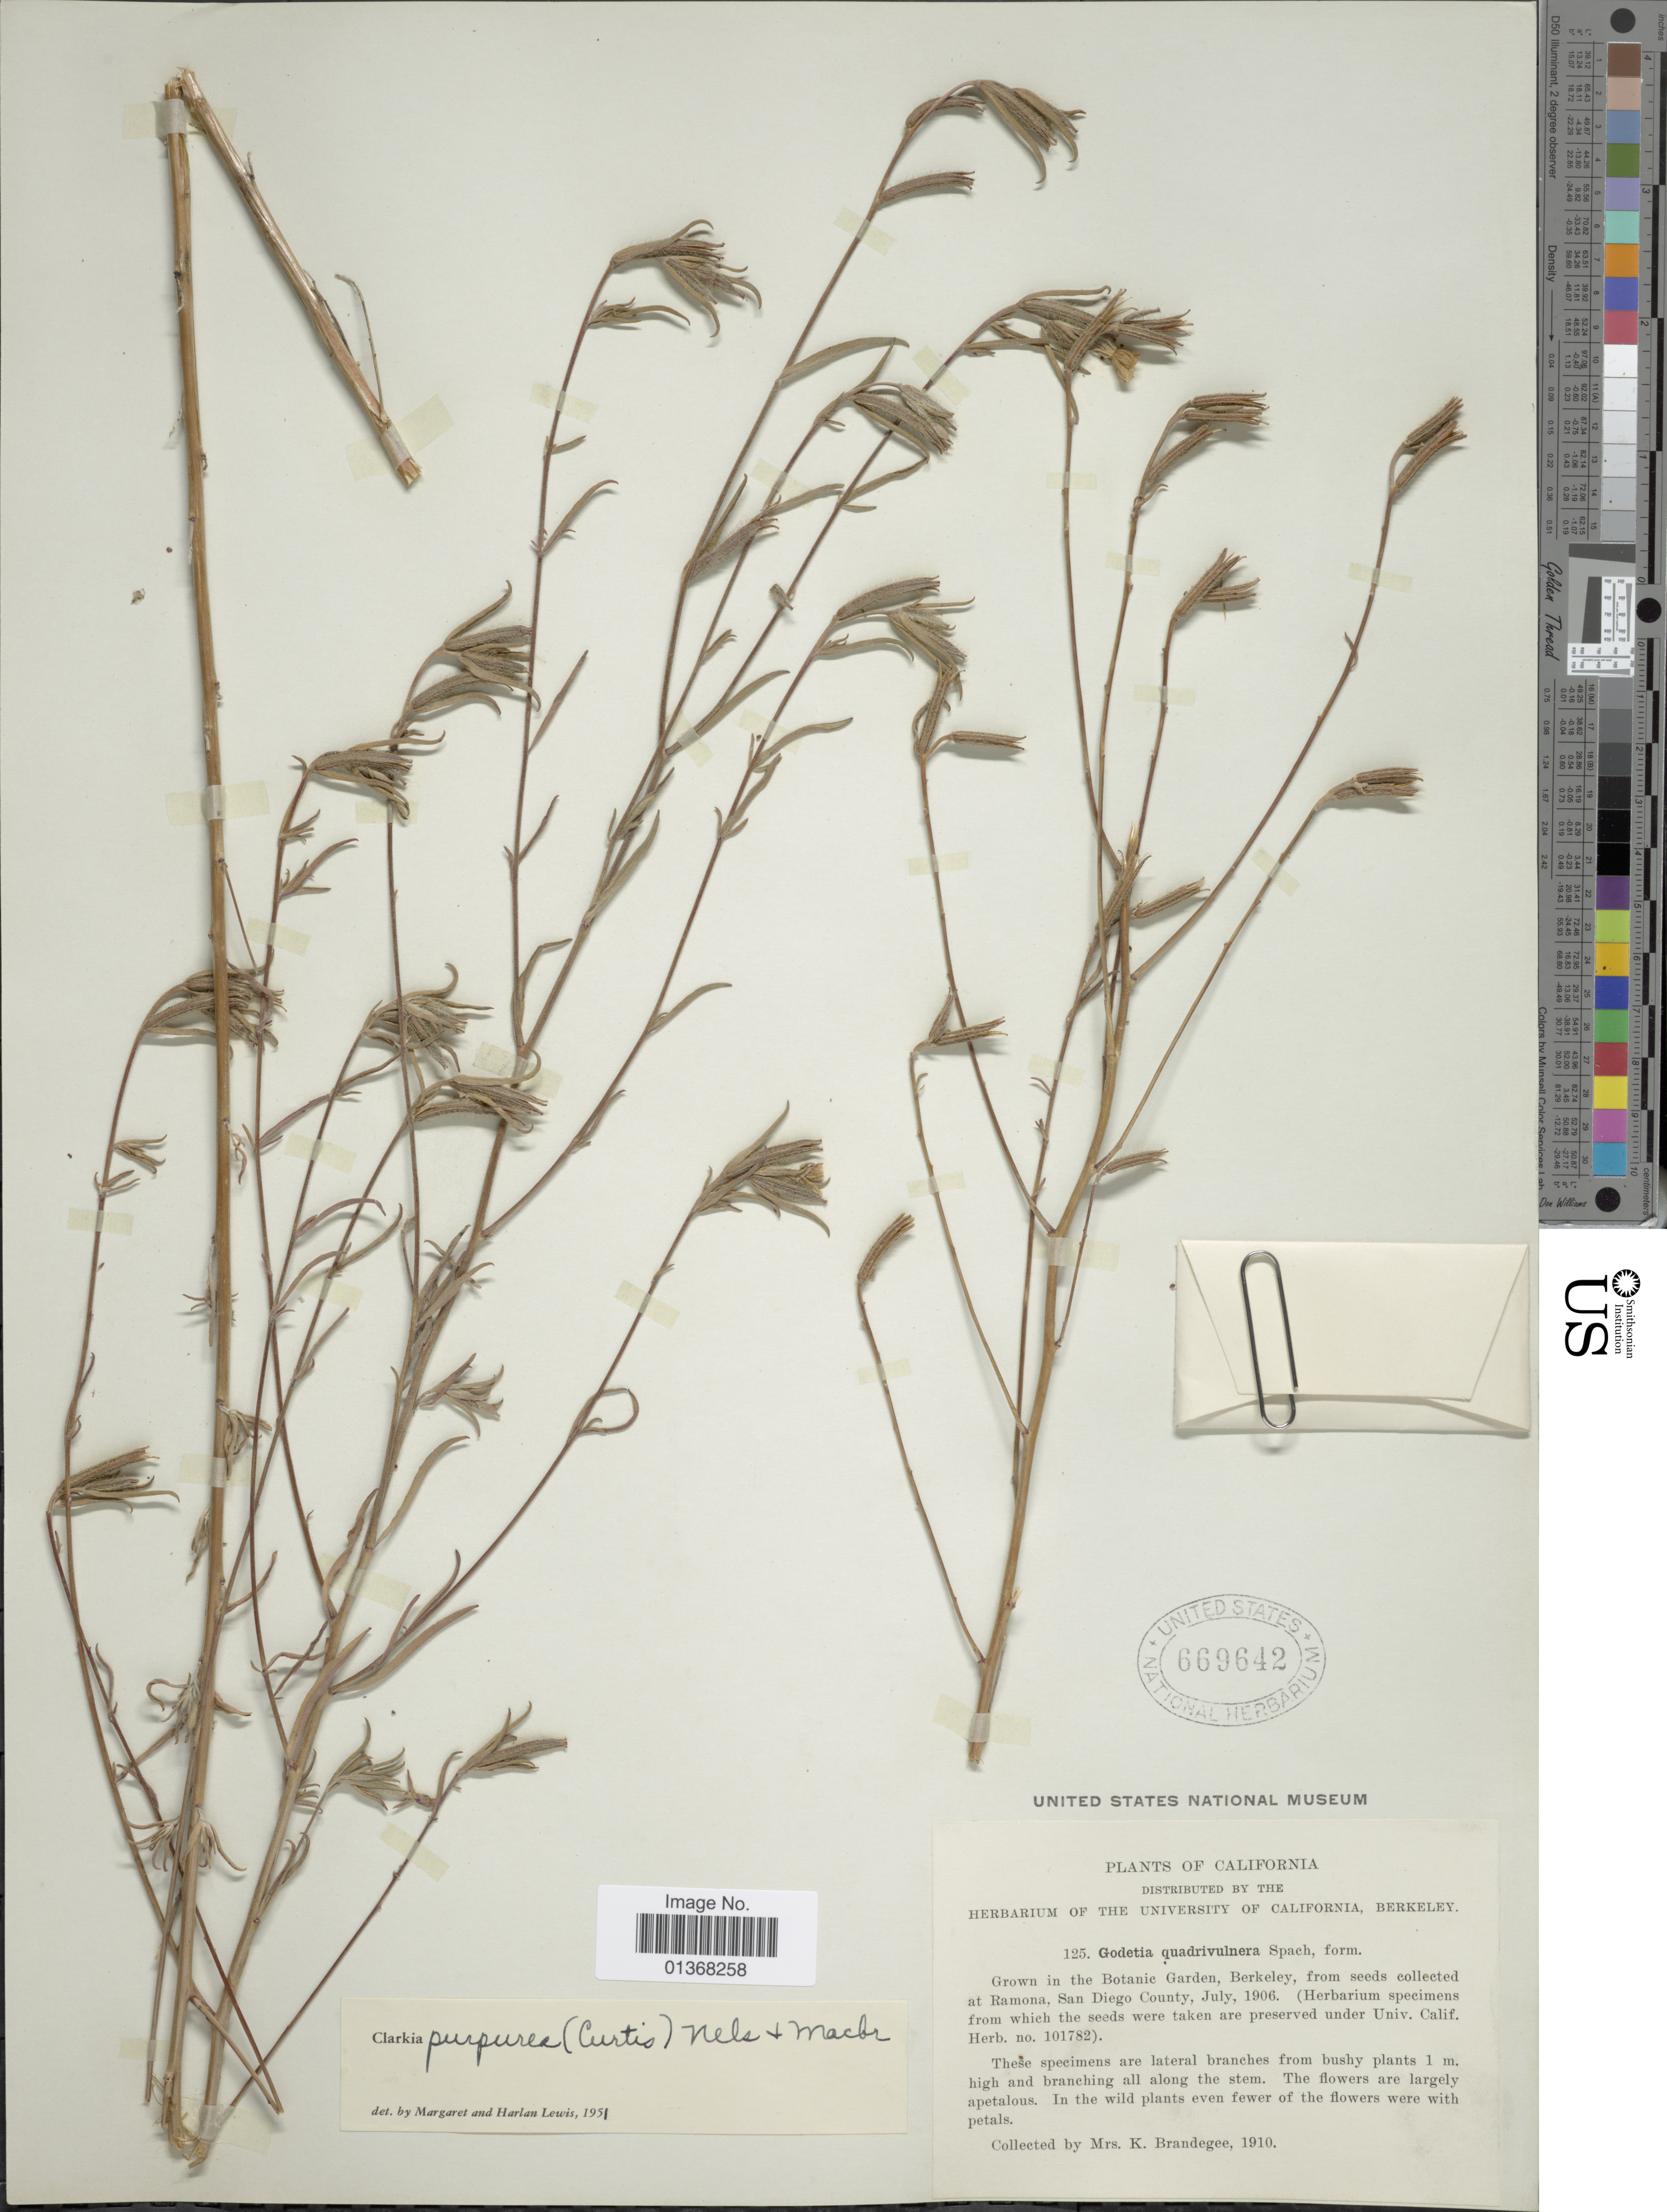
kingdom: Plantae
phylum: Tracheophyta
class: Magnoliopsida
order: Myrtales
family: Onagraceae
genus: Clarkia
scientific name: Clarkia purpurea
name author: (Curtis) A. Nelson & J.F. Macbr.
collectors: K. Brandegee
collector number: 125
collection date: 1906-07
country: United States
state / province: California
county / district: San Diego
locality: Grown in the Botanic Garden, Berkeley, from seeds collected at Ramona, San Diego County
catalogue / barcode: US 669642